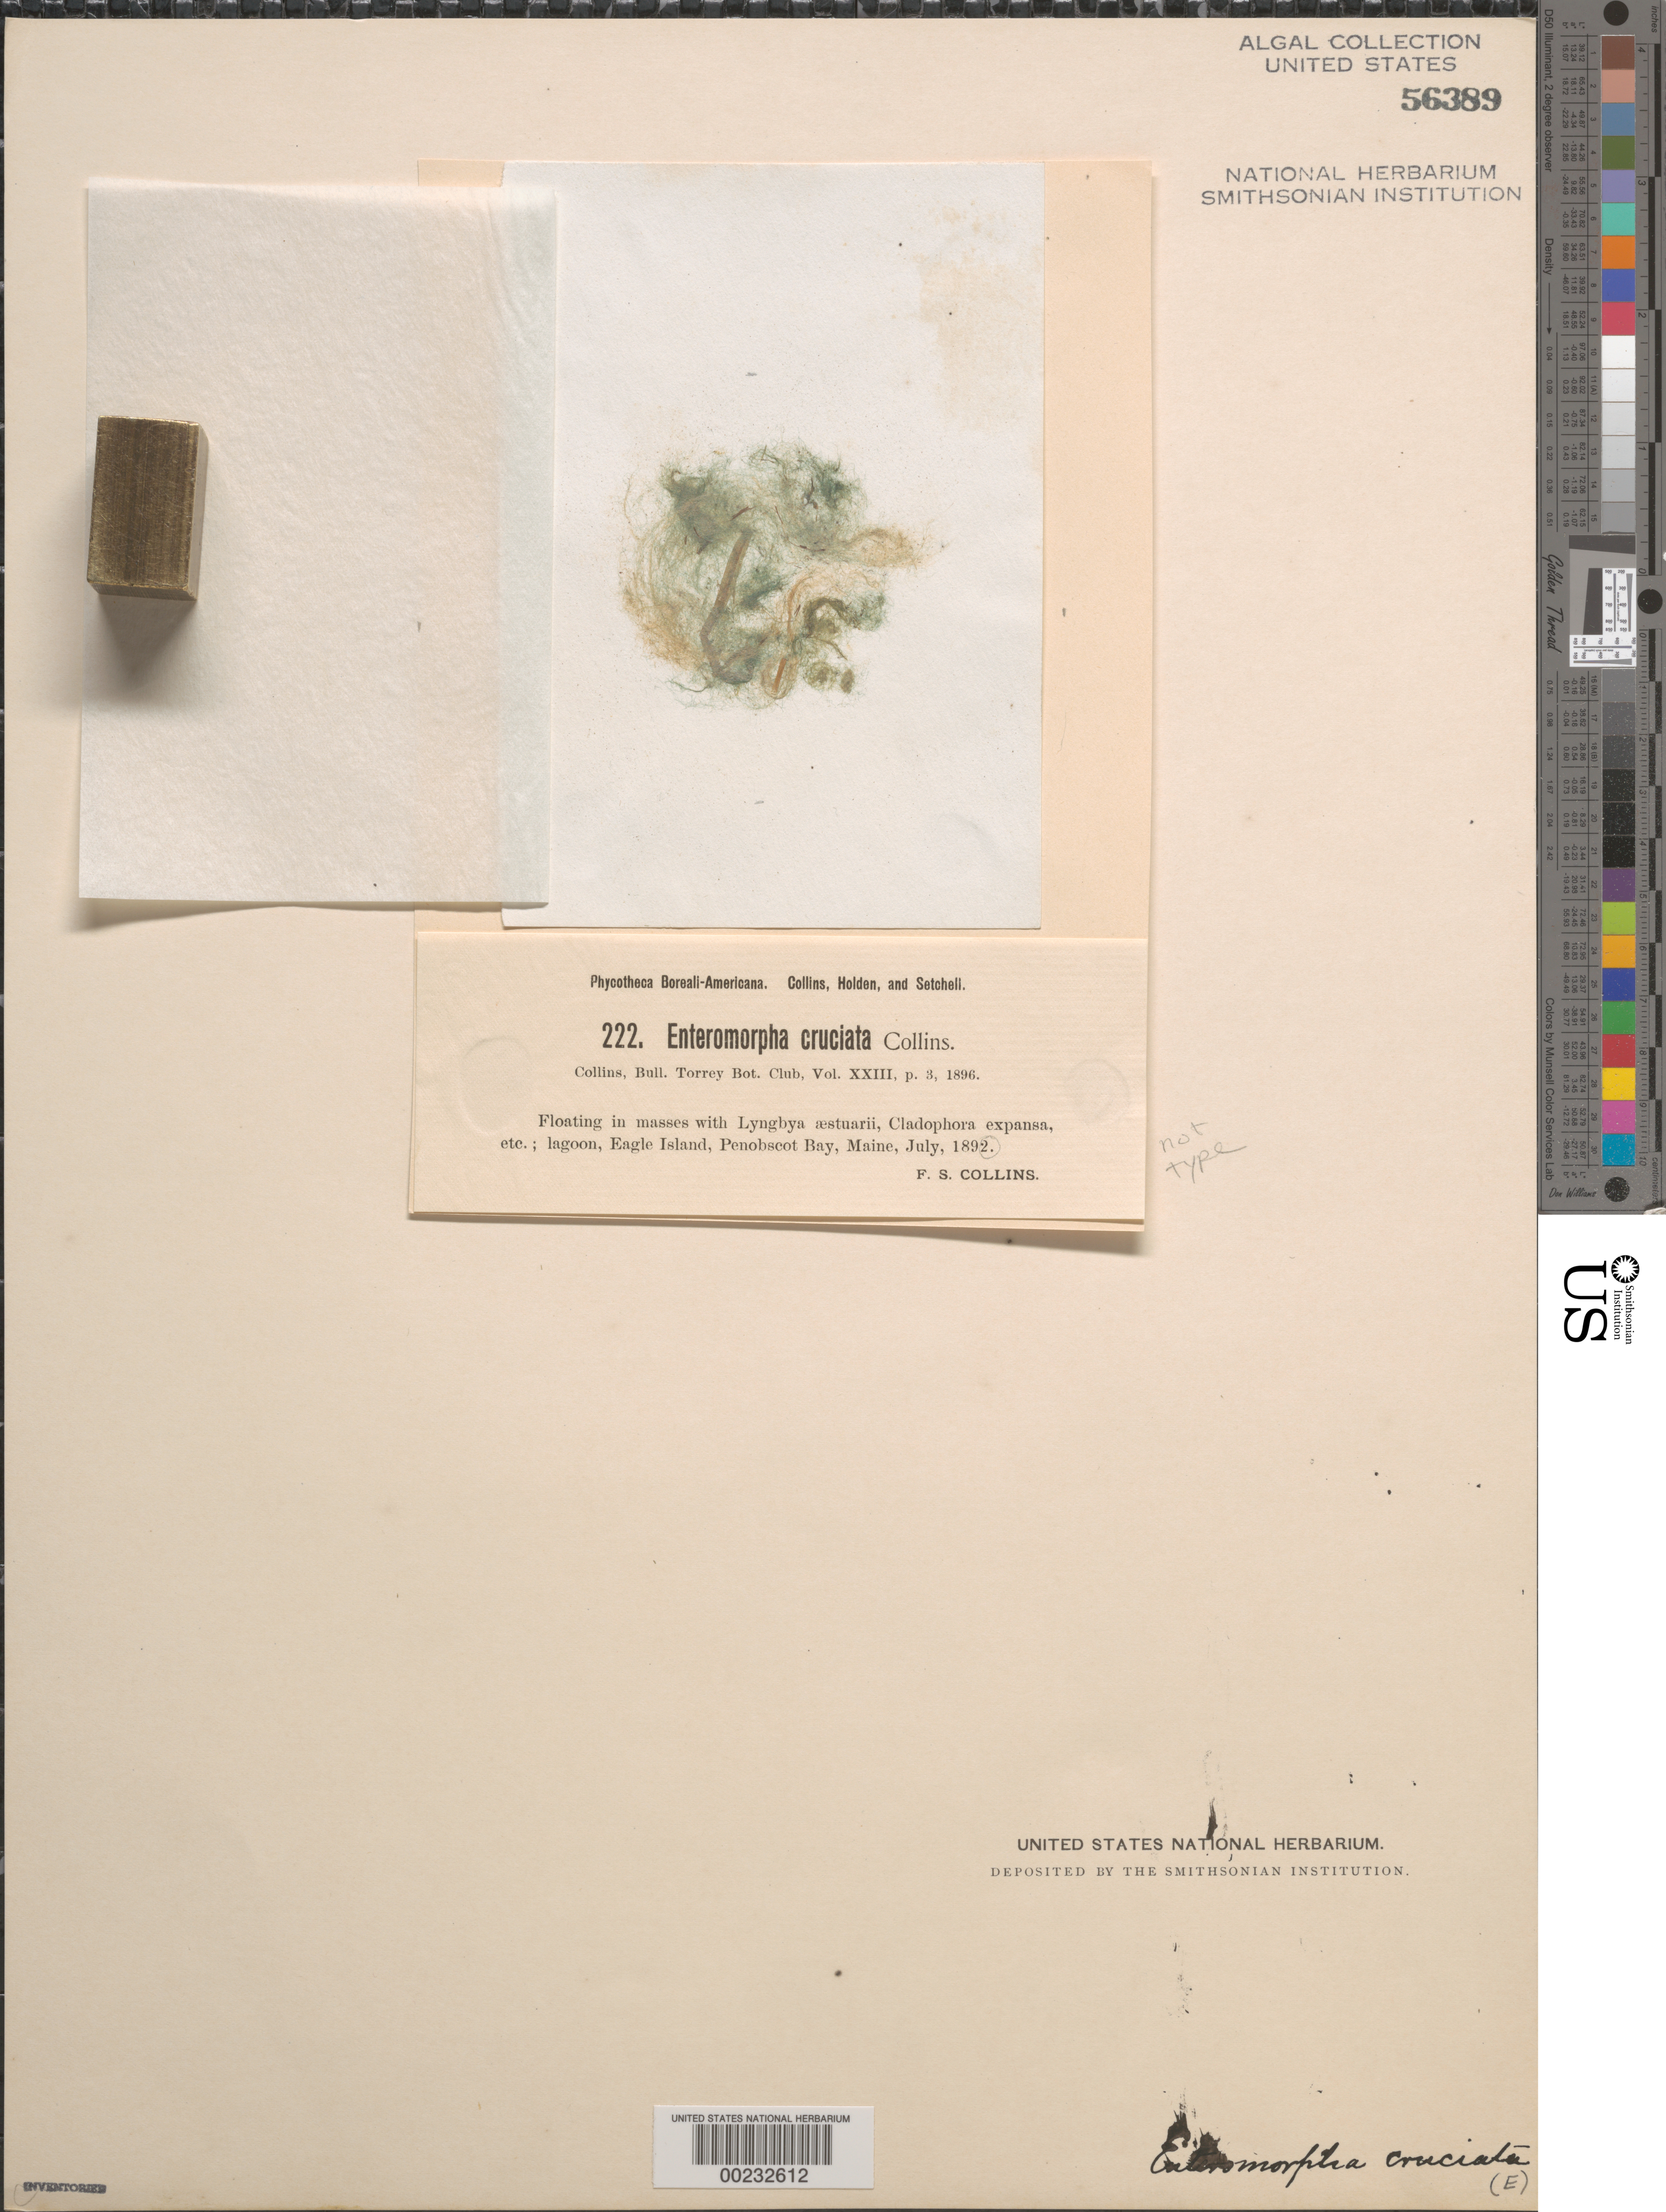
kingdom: Plantae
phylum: Chlorophyta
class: Ulvophyceae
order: Ulvales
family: Ulvaceae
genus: Ulva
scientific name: Ulva cruciata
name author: (Collins) A.C. Mathieson & Dawes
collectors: F. Collins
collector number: PB-A 222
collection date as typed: Jul 1892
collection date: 1892-07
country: United States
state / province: Maine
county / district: Knox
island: Eagle Island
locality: Penobscot Bay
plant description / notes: Collins, Holden & Setchell, Phycotheca Boreali-Americana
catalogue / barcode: US 56389